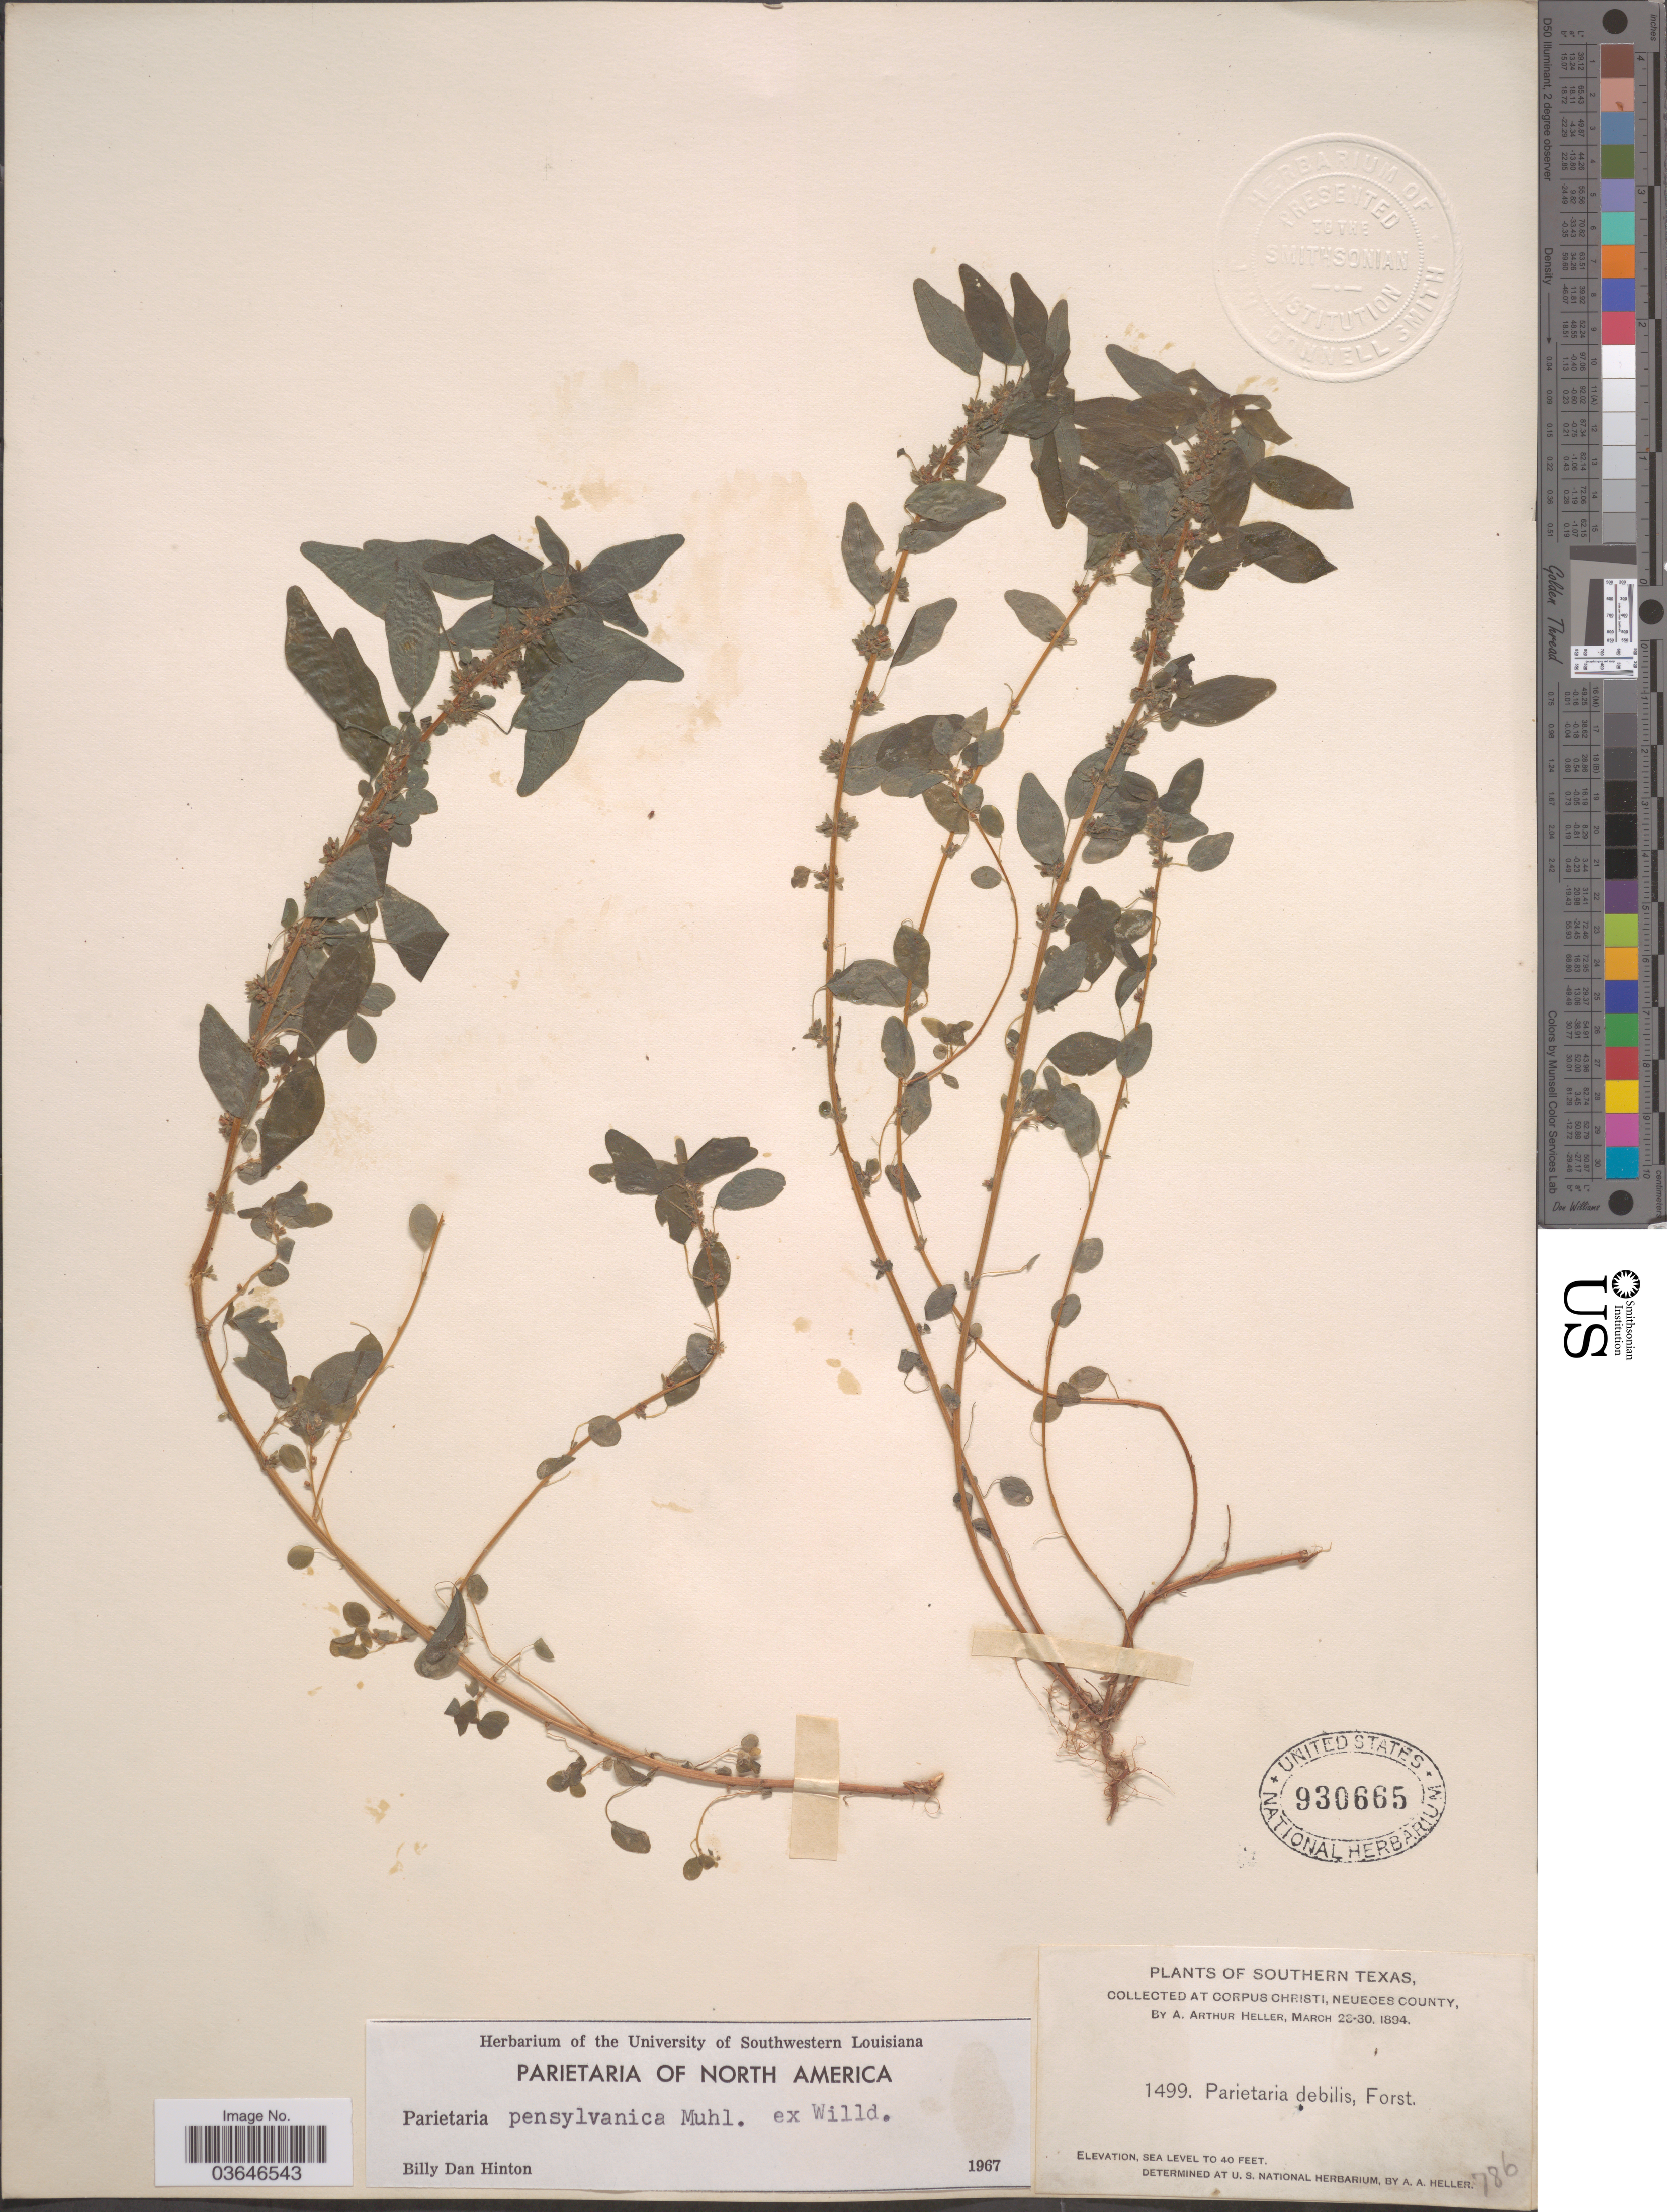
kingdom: Plantae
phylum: Tracheophyta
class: Magnoliopsida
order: Rosales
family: Urticaceae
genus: Parietaria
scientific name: Parietaria pensylvanica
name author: Muhl. ex Willd.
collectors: A. A. Heller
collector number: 1499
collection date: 1894-03-23/1894-03-30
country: United States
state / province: Texas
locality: Southern Texas. At Corpus Christi, Neueces County.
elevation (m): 0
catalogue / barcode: US 930665